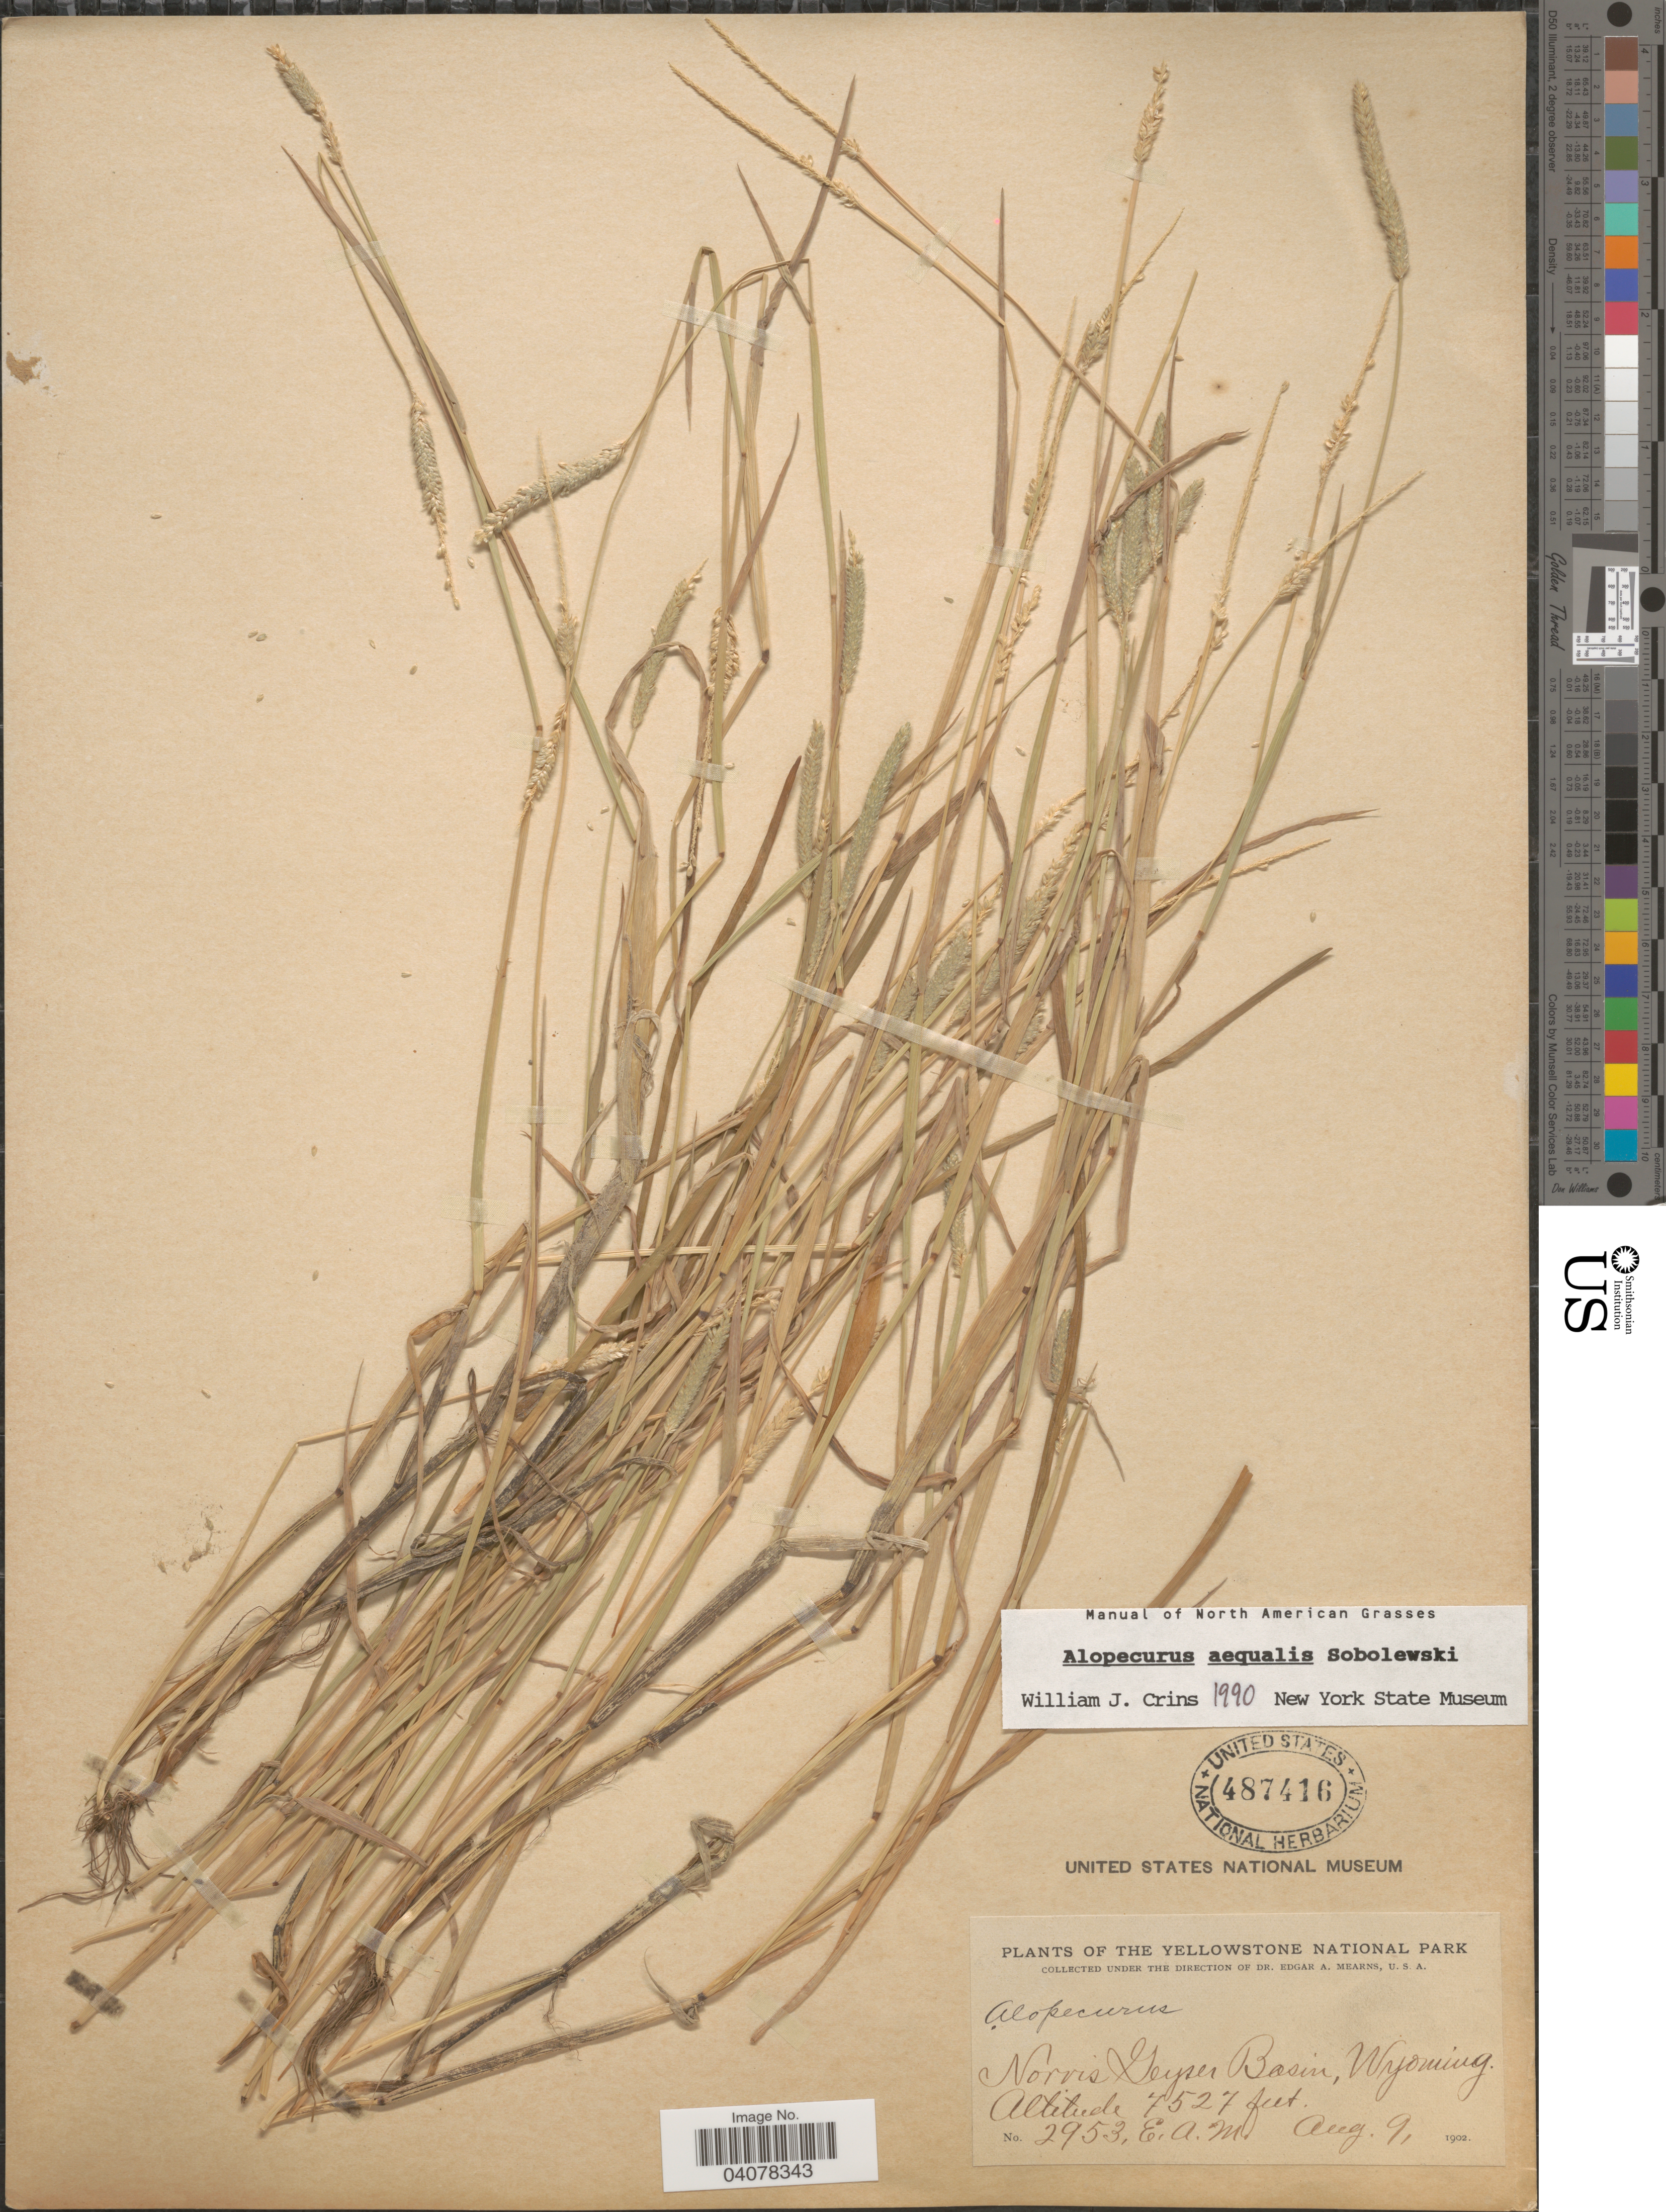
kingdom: Plantae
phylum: Tracheophyta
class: Liliopsida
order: Poales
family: Poaceae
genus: Alopecurus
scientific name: Alopecurus aequalis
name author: Sobol.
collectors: E. A. Mearns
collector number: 2953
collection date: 1902-08-09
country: United States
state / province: Wyoming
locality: The Yellowstone National Park. Norris Geyser Basin.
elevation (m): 2294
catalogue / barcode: US 487416